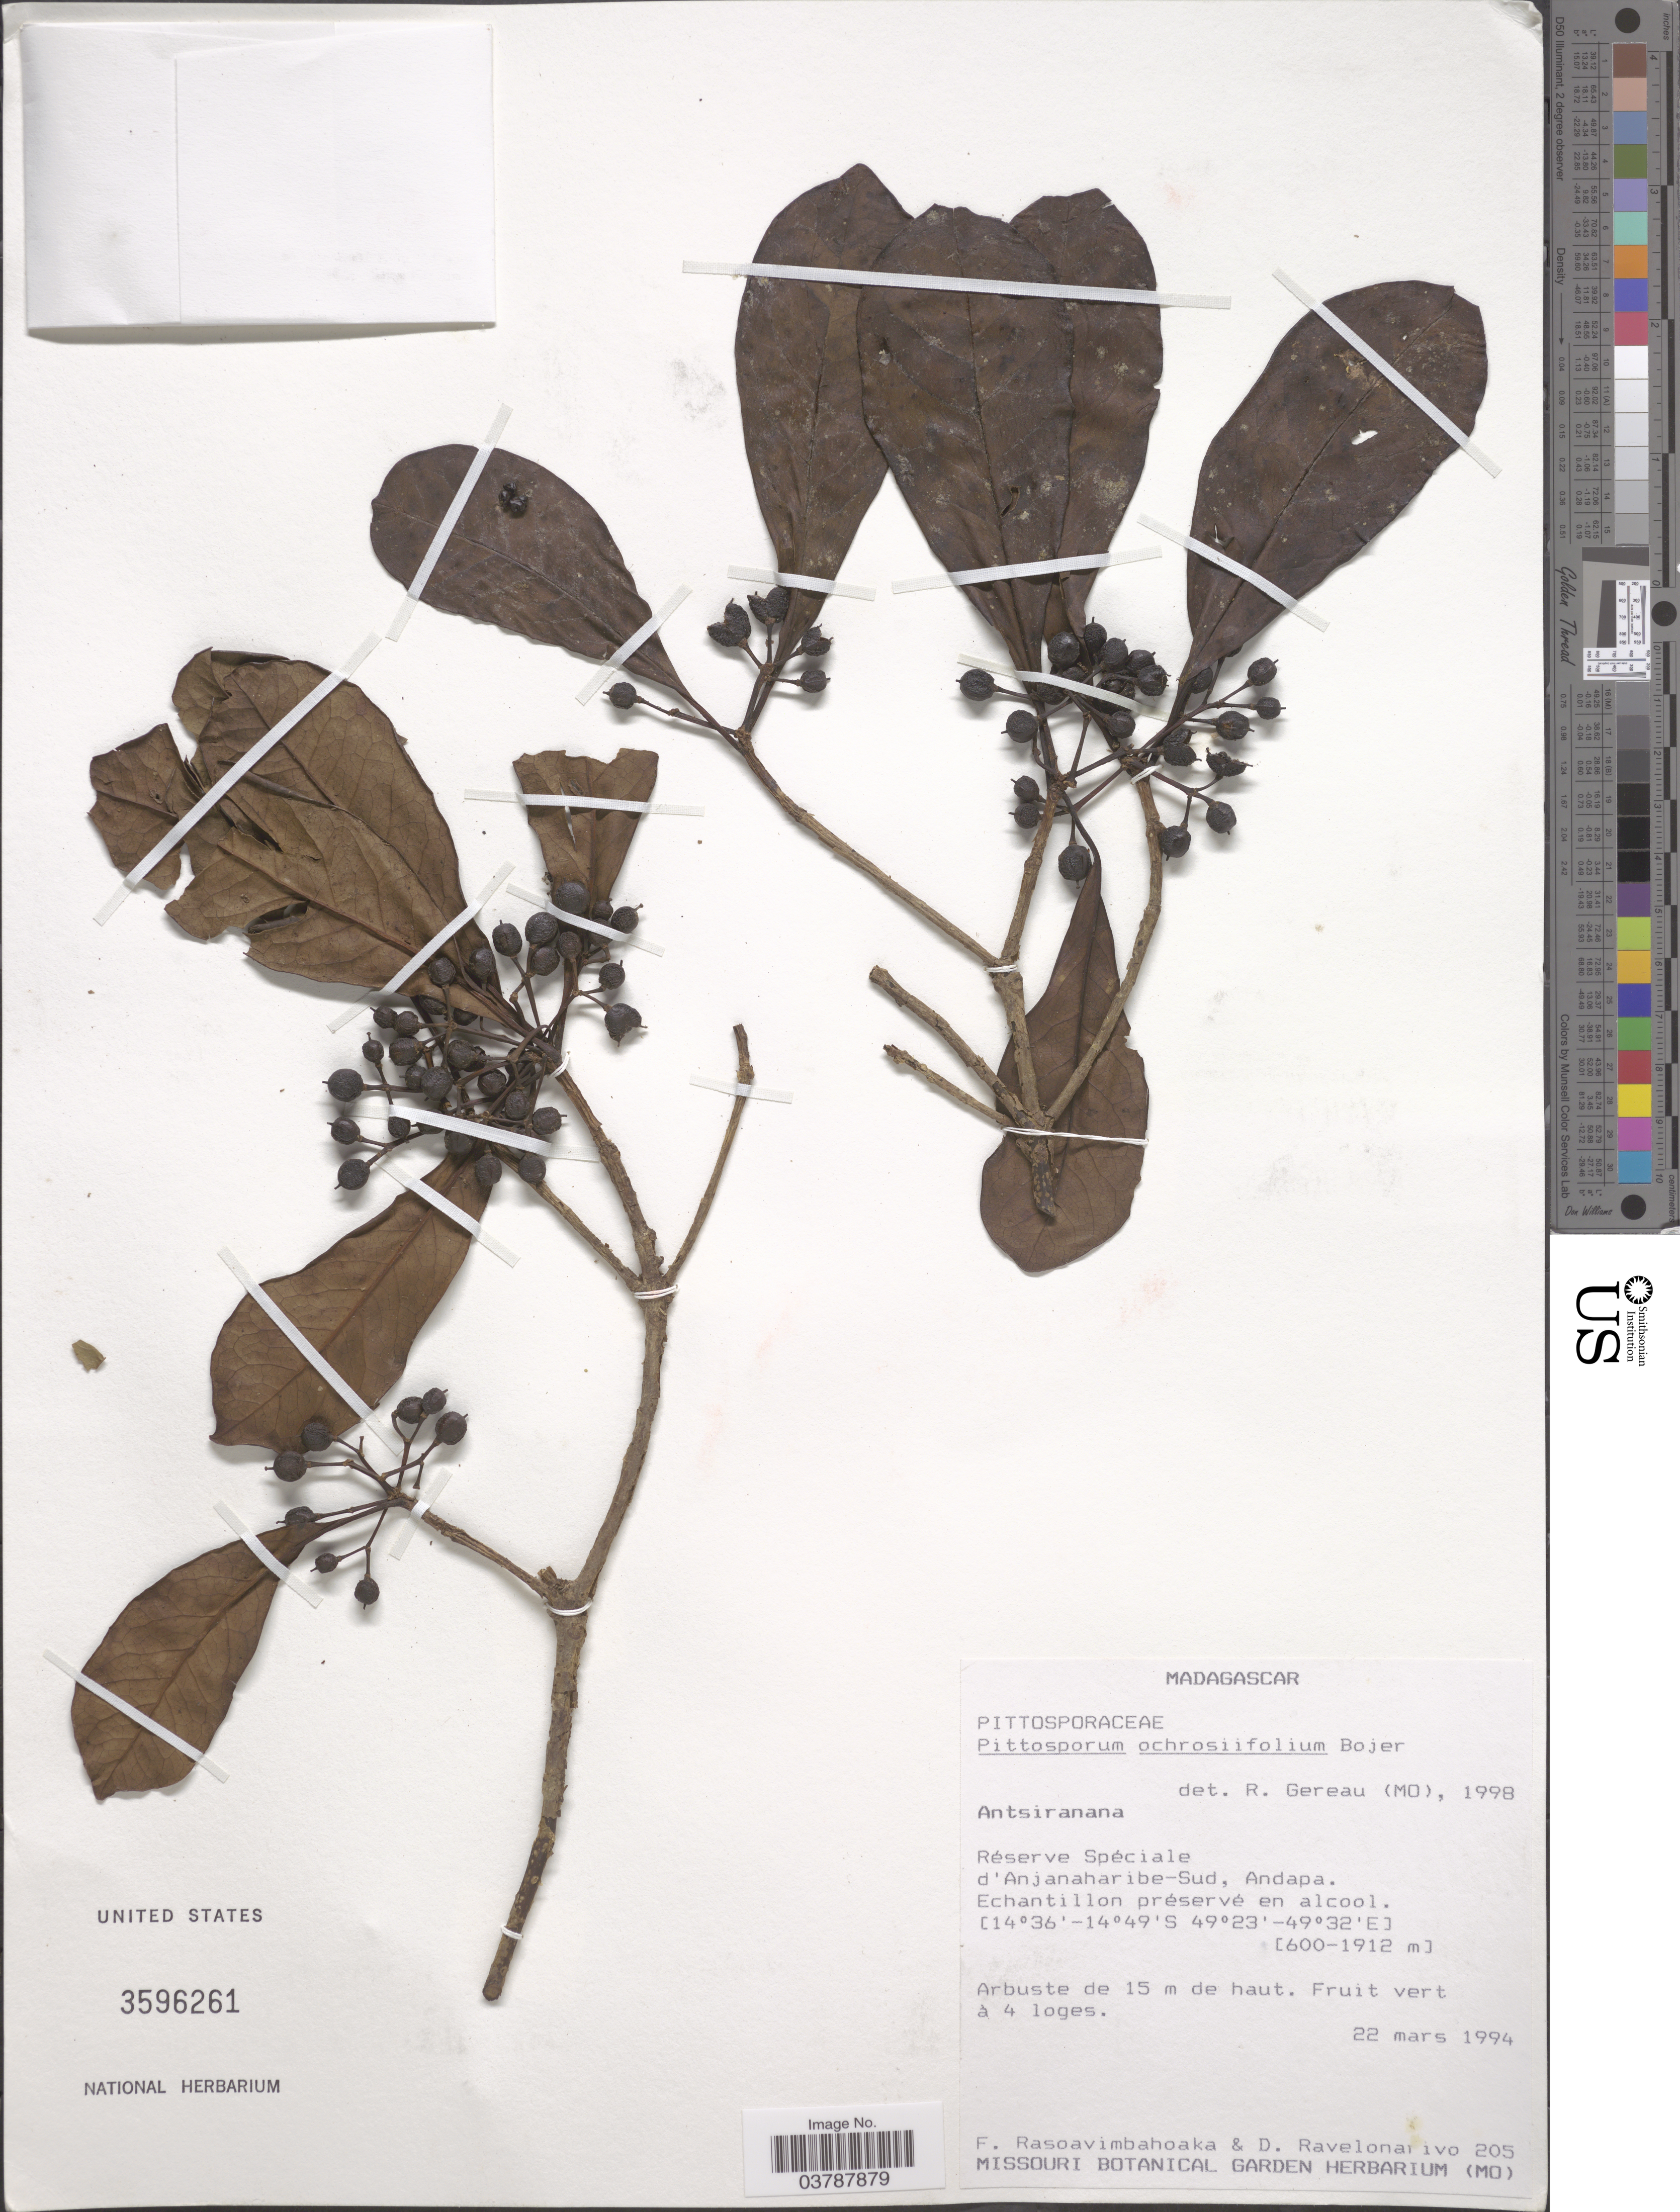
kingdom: Plantae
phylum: Tracheophyta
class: Magnoliopsida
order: Apiales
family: Pittosporaceae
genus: Pittosporum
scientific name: Pittosporum ochrosiifolium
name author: Bojer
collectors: F. Rasoavimbahoaka & D. Ravelonairivo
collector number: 205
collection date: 1994-03-22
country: Madagascar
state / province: Sava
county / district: Andapa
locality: Réserve Spéciale d'Anjanaharibe-Sud, Andapa.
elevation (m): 600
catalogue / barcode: US 3596261